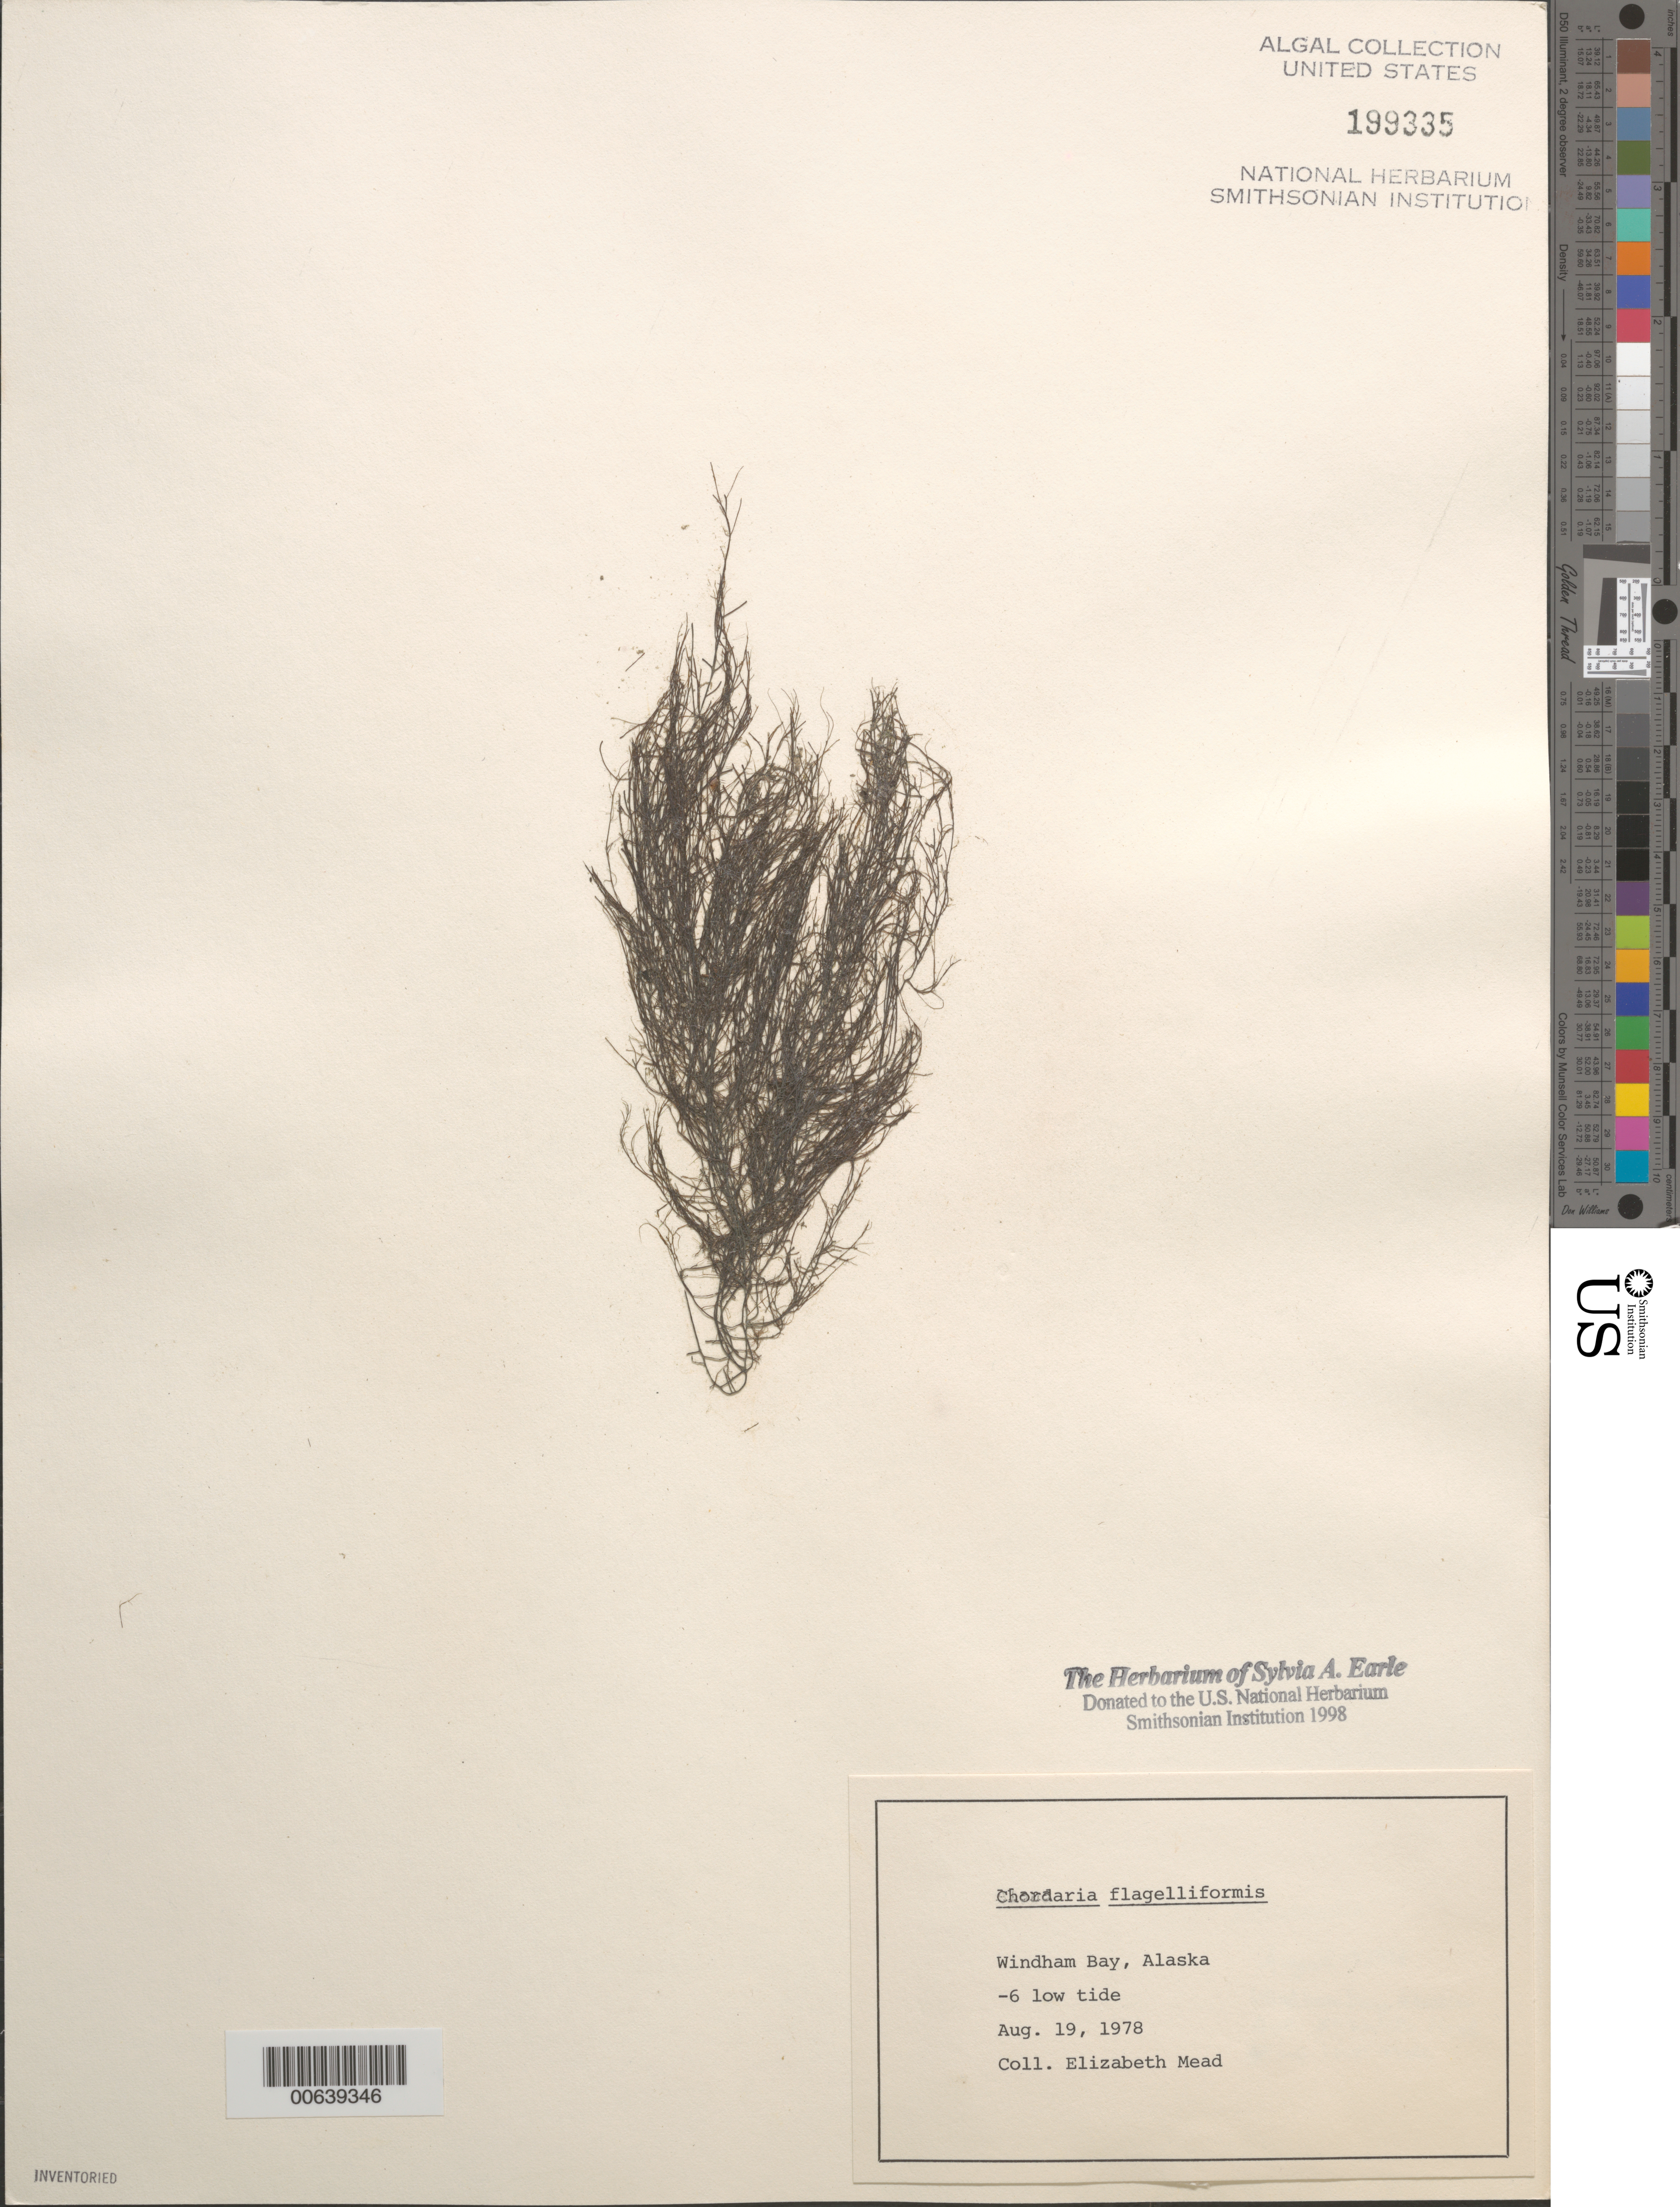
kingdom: Chromista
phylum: Ochrophyta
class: Phaeophyceae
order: Ectocarpales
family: Chordariaceae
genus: Chordaria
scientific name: Chordaria flagelliformis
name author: (Hudson) Grev.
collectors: E. Mead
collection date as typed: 19 Aug 1978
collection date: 1978-08-19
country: United States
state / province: Alaska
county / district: Skagway-Yakutat-Angoon Division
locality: Windham Bay, Glacier Bay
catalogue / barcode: US 199335